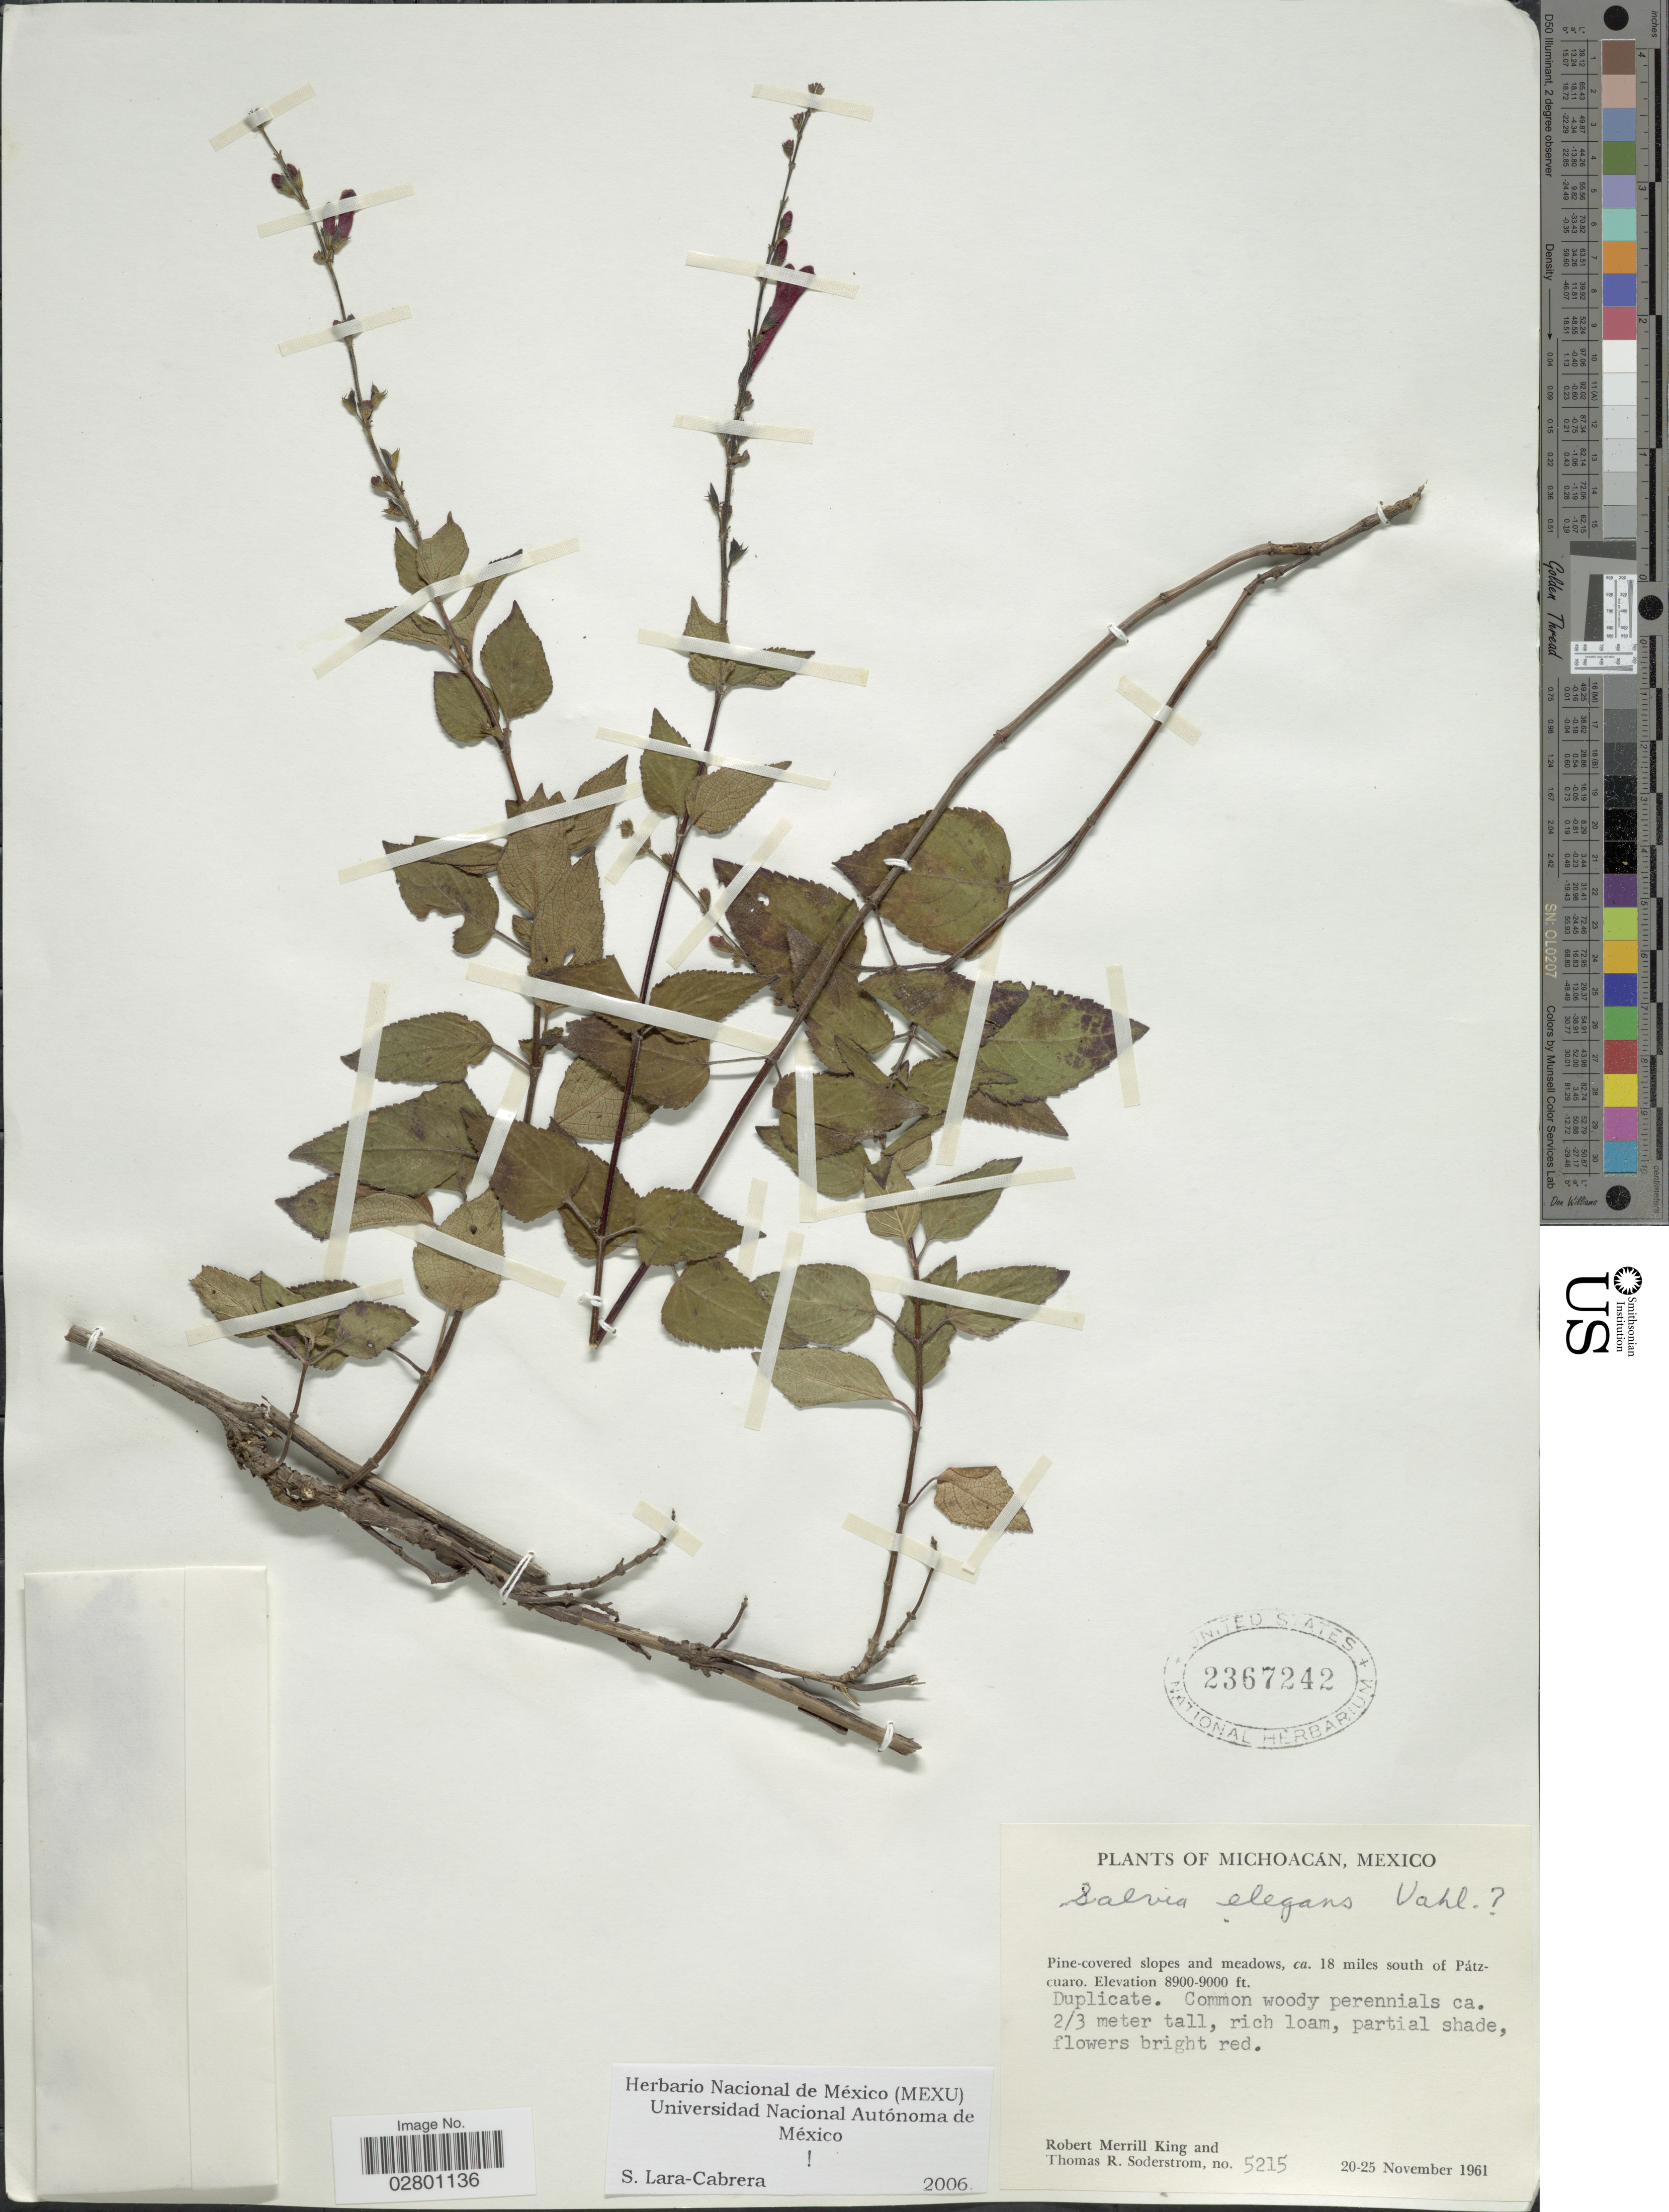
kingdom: Plantae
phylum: Tracheophyta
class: Magnoliopsida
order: Lamiales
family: Lamiaceae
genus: Salvia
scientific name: Salvia elegans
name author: Vahl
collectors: R. M. King & T. R. Soderstrom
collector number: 5215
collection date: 1961-11-20/1961-11-25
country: Mexico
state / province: Michoacán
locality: Pine-covered slopes and meadows, ca. 18 miles south of Pátzcuaro.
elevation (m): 2713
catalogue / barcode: US 2367242